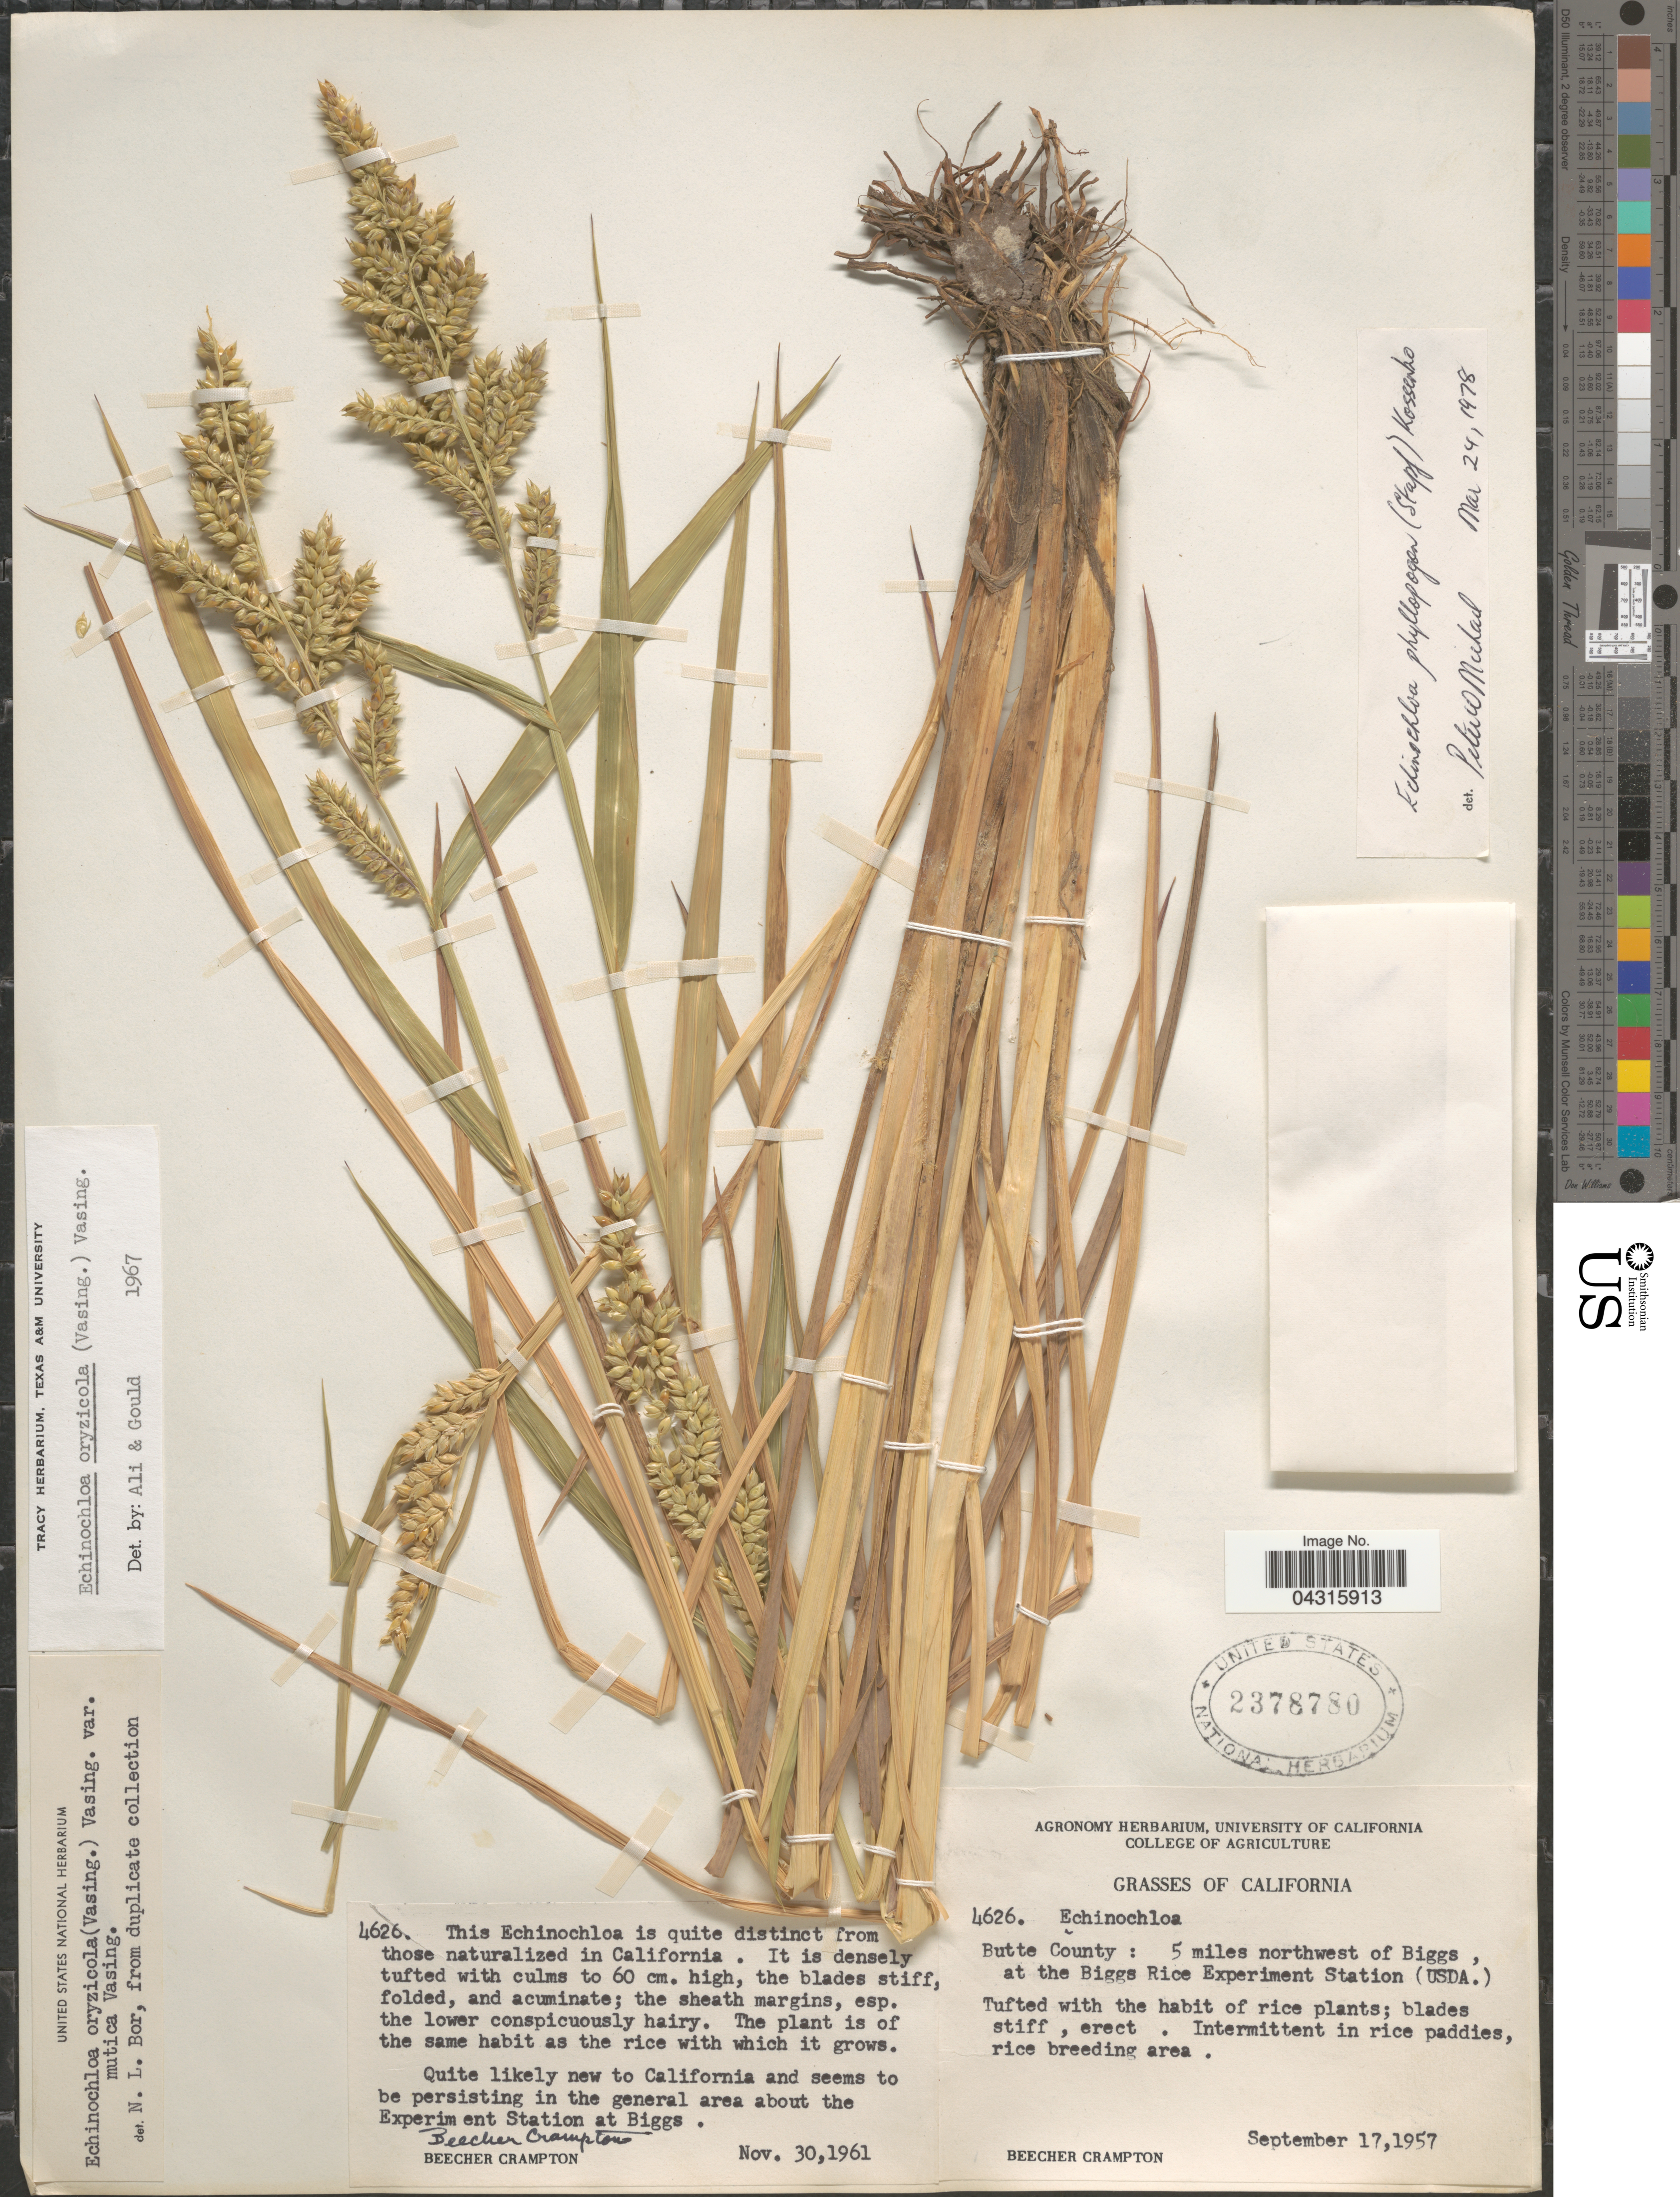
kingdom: Plantae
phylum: Tracheophyta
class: Liliopsida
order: Poales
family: Poaceae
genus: Echinochloa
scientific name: Echinochloa phyllopogon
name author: (Stapf) Stapf ex Kossenko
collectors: B. Crampton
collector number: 4626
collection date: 1957-09-17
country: United States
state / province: California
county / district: Butte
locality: Butte County: 5 miles northwest of Biggs, at the Biggs Rice Experiment Station (USDA).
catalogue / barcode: US 2378780